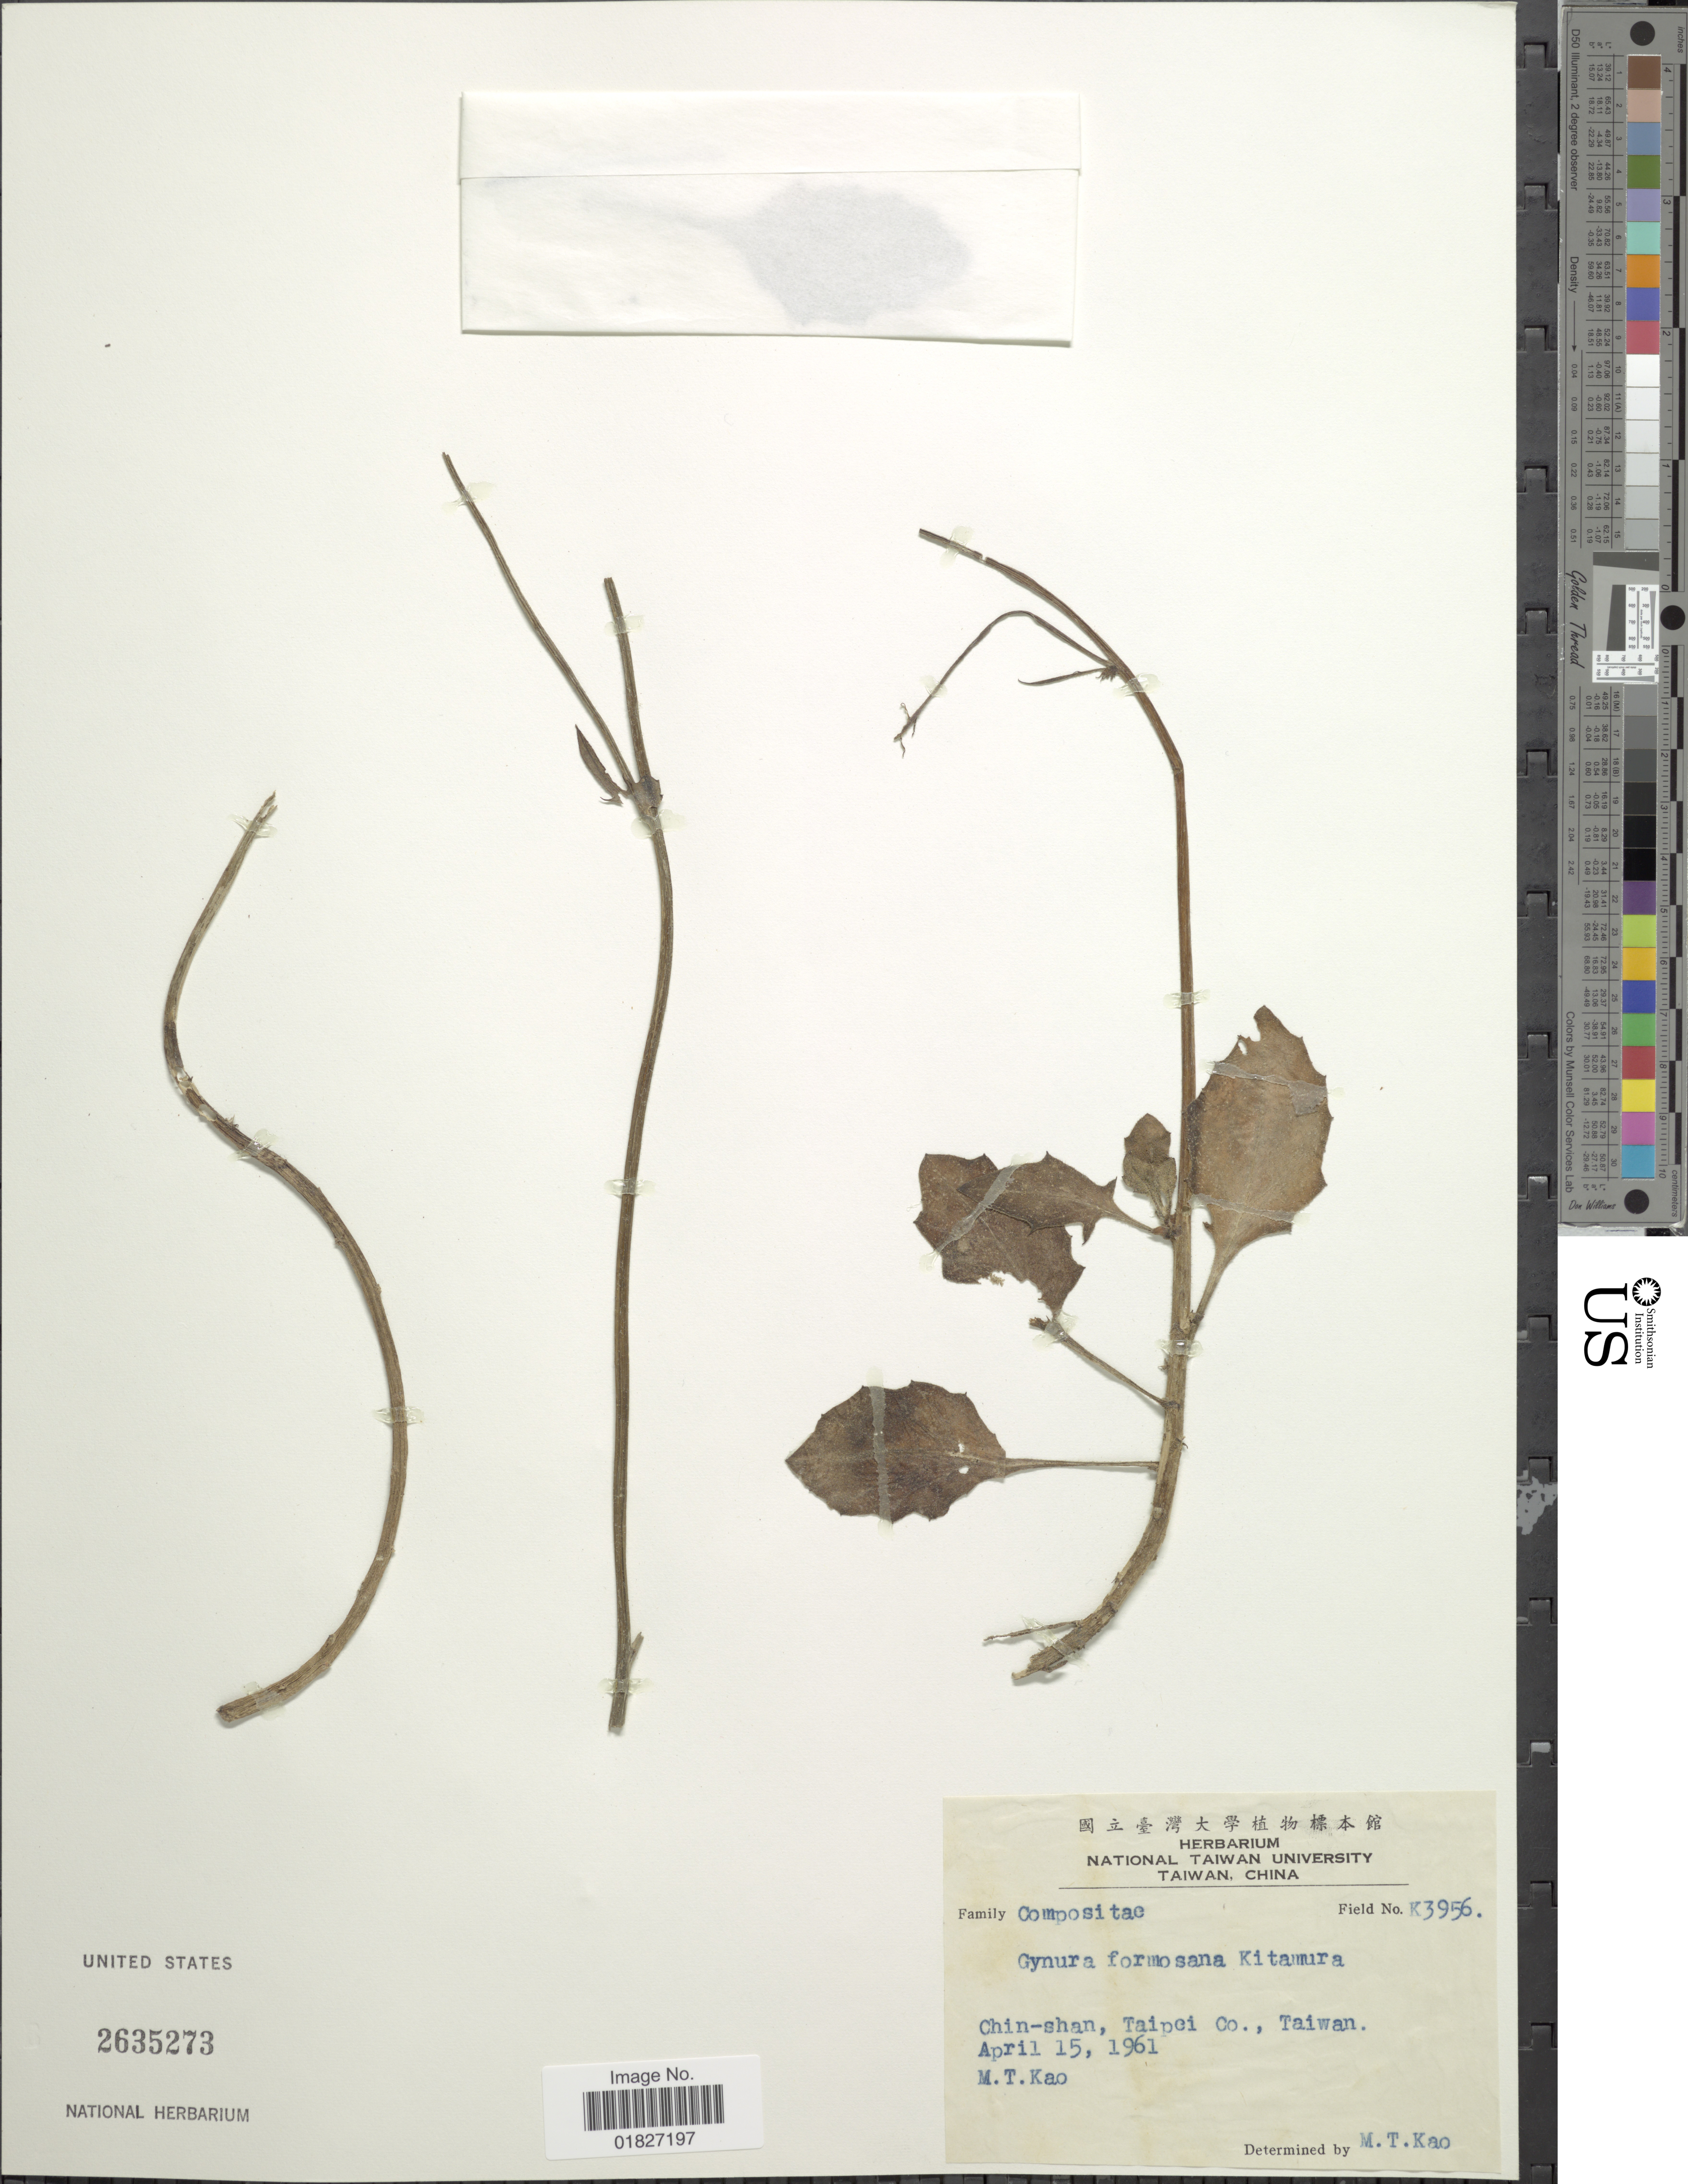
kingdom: Plantae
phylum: Tracheophyta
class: Magnoliopsida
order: Asterales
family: Asteraceae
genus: Gynura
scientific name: Gynura formosana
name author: Kitam.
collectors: M. T. Kao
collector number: K3956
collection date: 1961-04-15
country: Taiwan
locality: Chin-Shan, Taipei Co.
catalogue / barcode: US 2635273